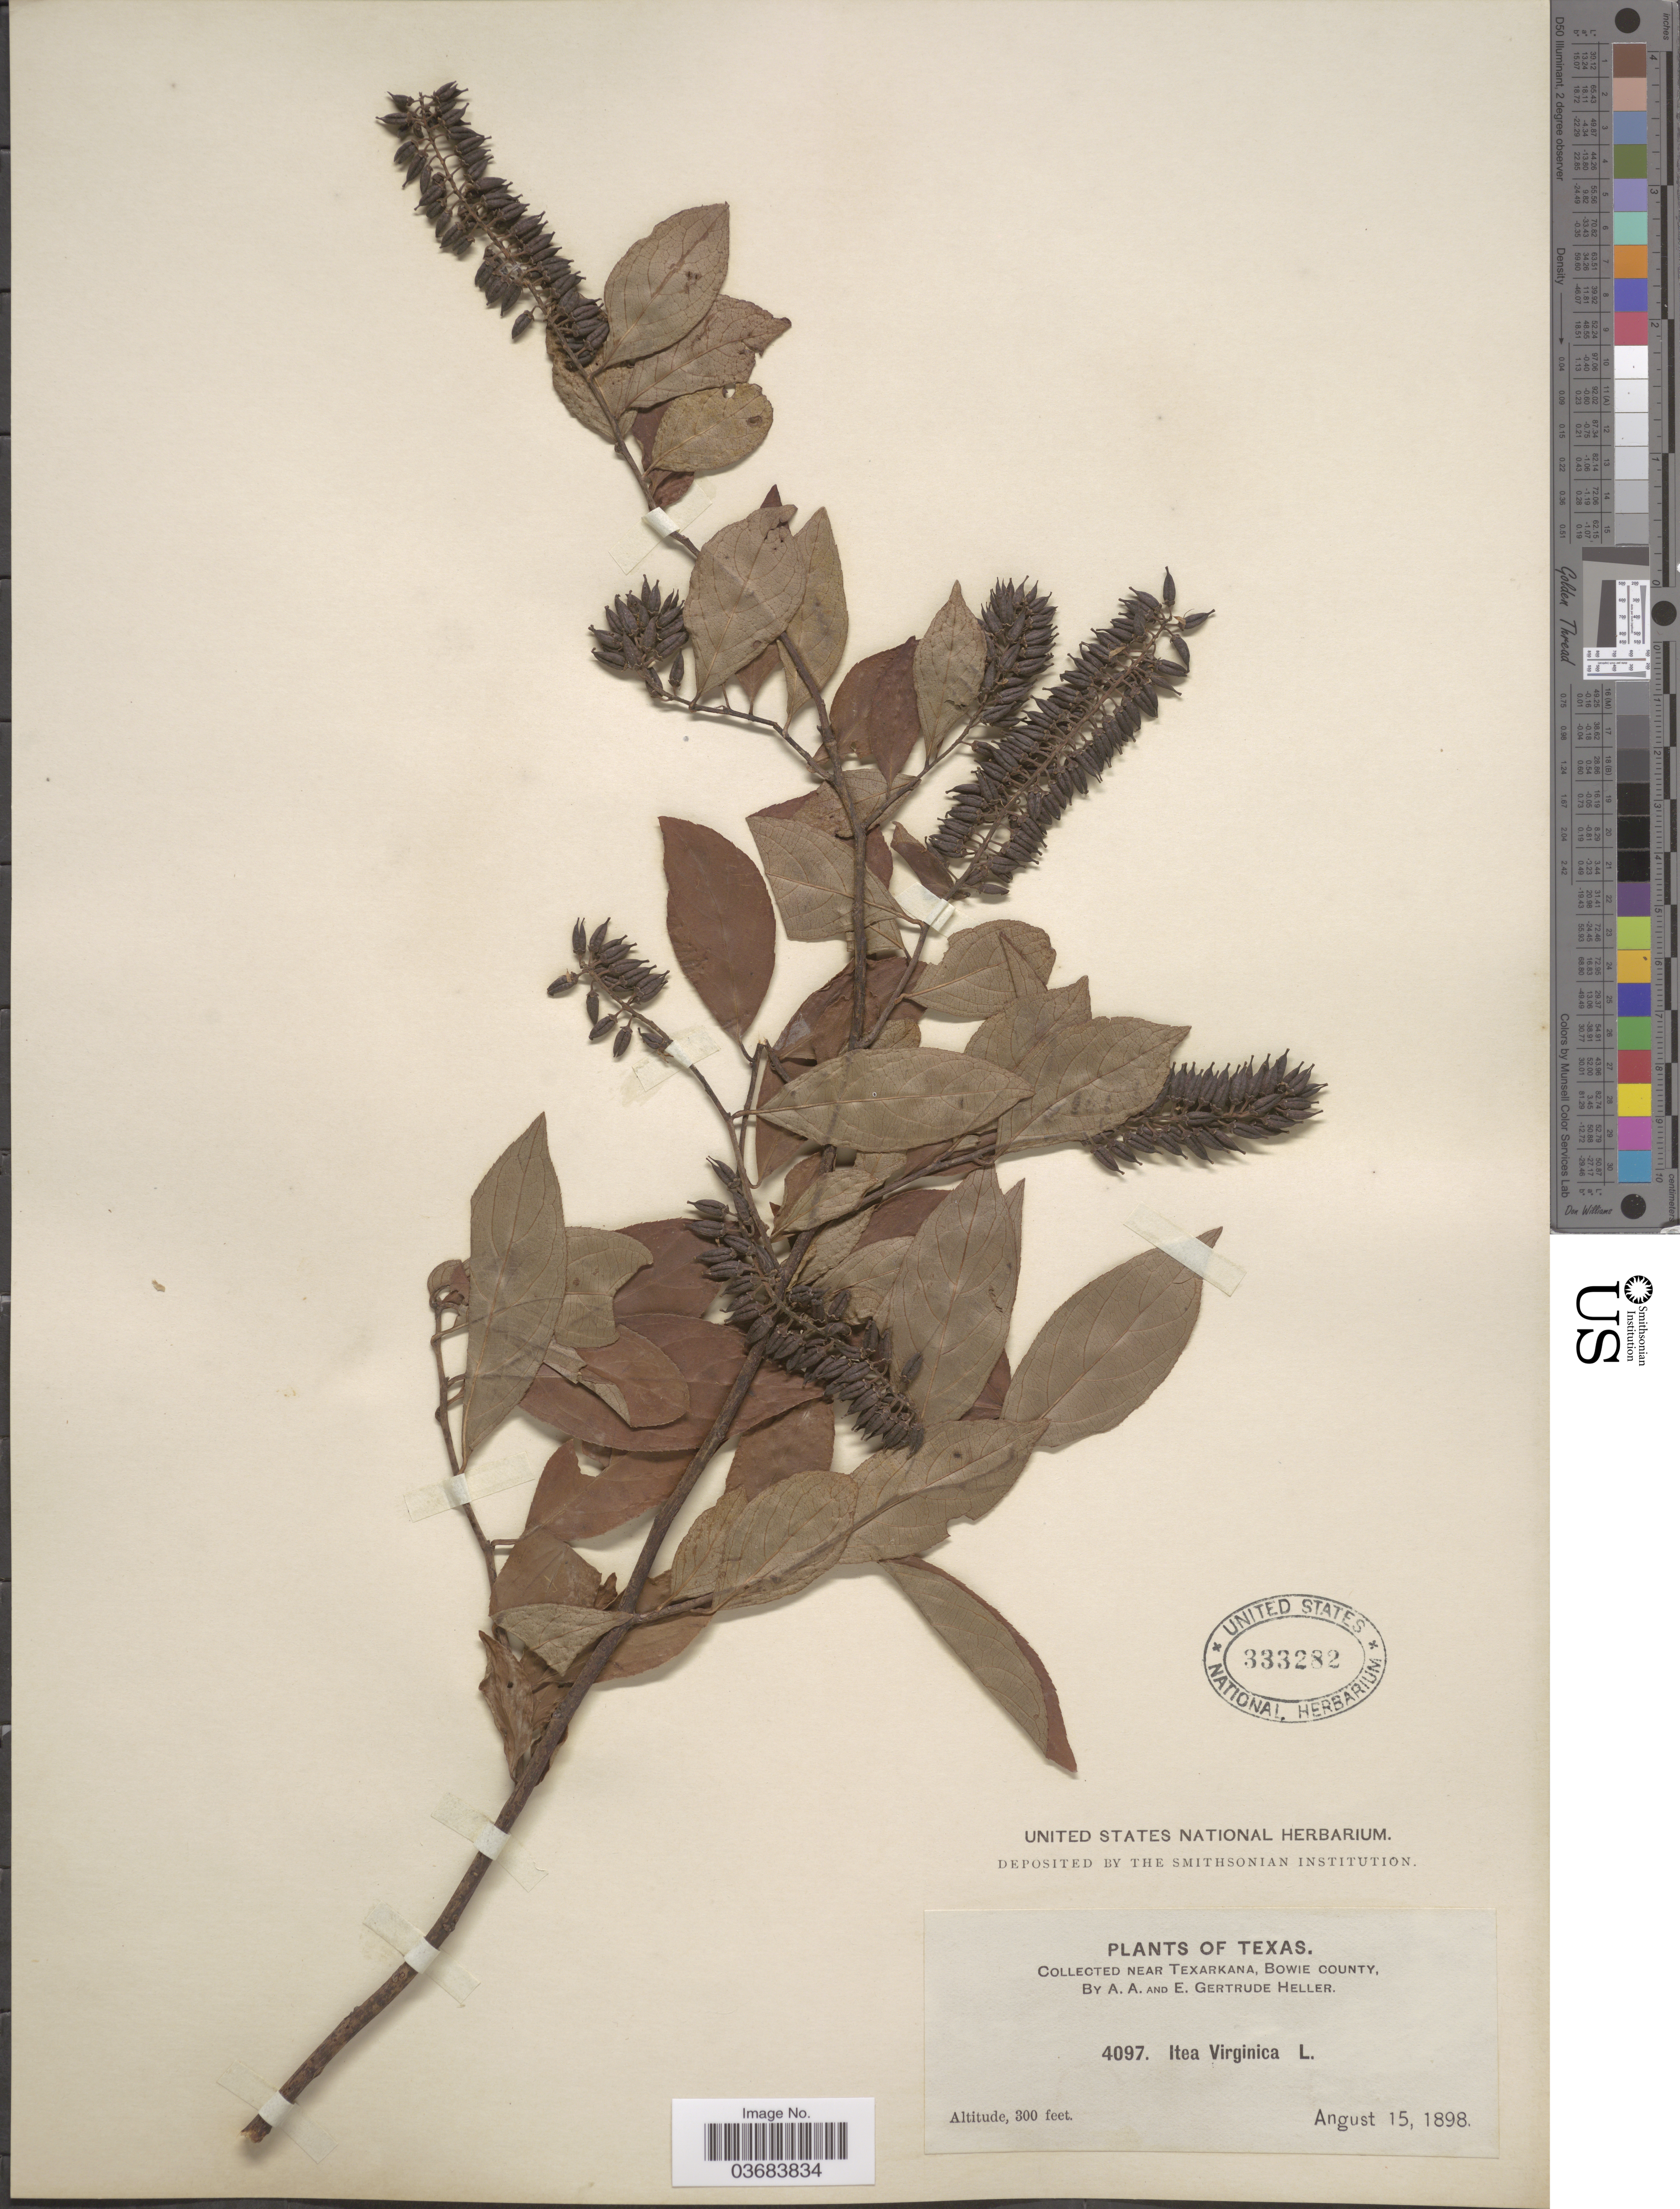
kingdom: Plantae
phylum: Tracheophyta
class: Magnoliopsida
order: Saxifragales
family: Iteaceae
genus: Itea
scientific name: Itea virginica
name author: L.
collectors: A. A. Heller & E. Gertrude Heller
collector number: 4097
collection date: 1898-08-15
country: United States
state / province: Texas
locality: Near Texarkana, Bowie County.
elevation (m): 91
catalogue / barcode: US 333282